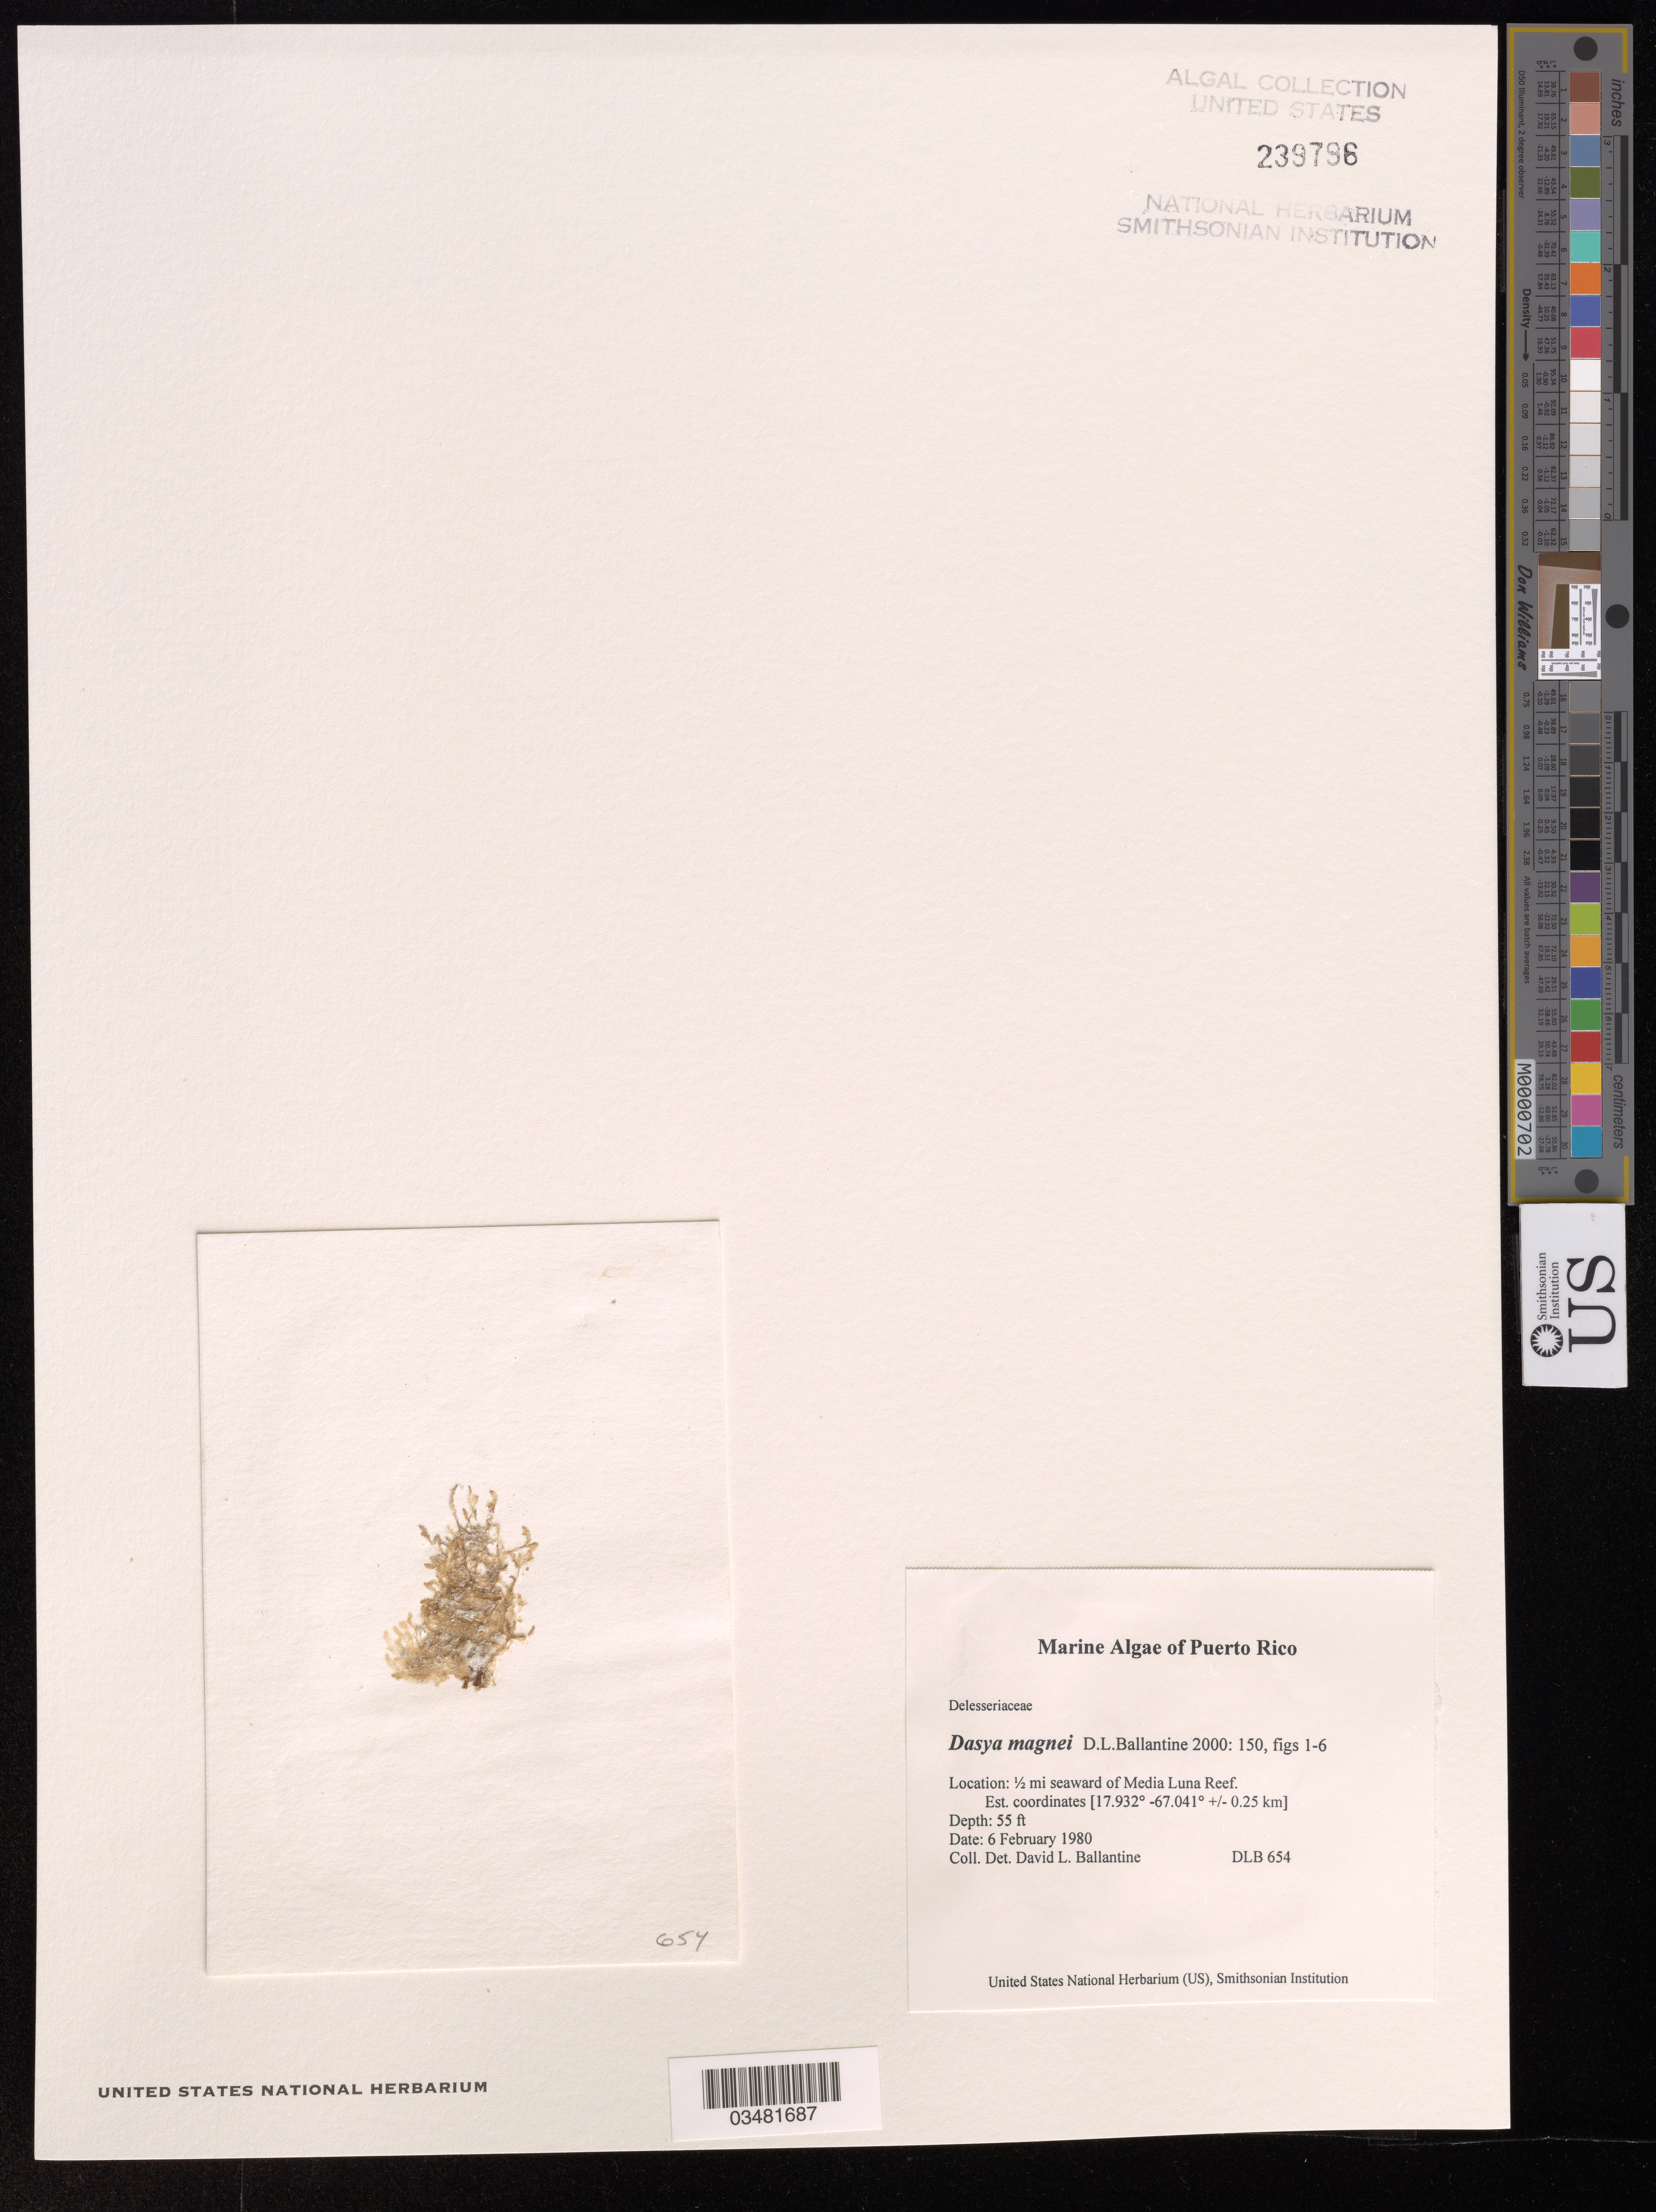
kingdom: Plantae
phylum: Rhodophyta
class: Florideophyceae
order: Ceramiales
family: Dasyaceae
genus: Dasya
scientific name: Dasya magnei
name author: D.L. Ballant.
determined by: Ballantine, D. L.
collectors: D.L. Ballantine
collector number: DLB 654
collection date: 1980-02-06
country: Puerto Rico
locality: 1/2 mi seaward Media Luna Reef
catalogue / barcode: US 239796